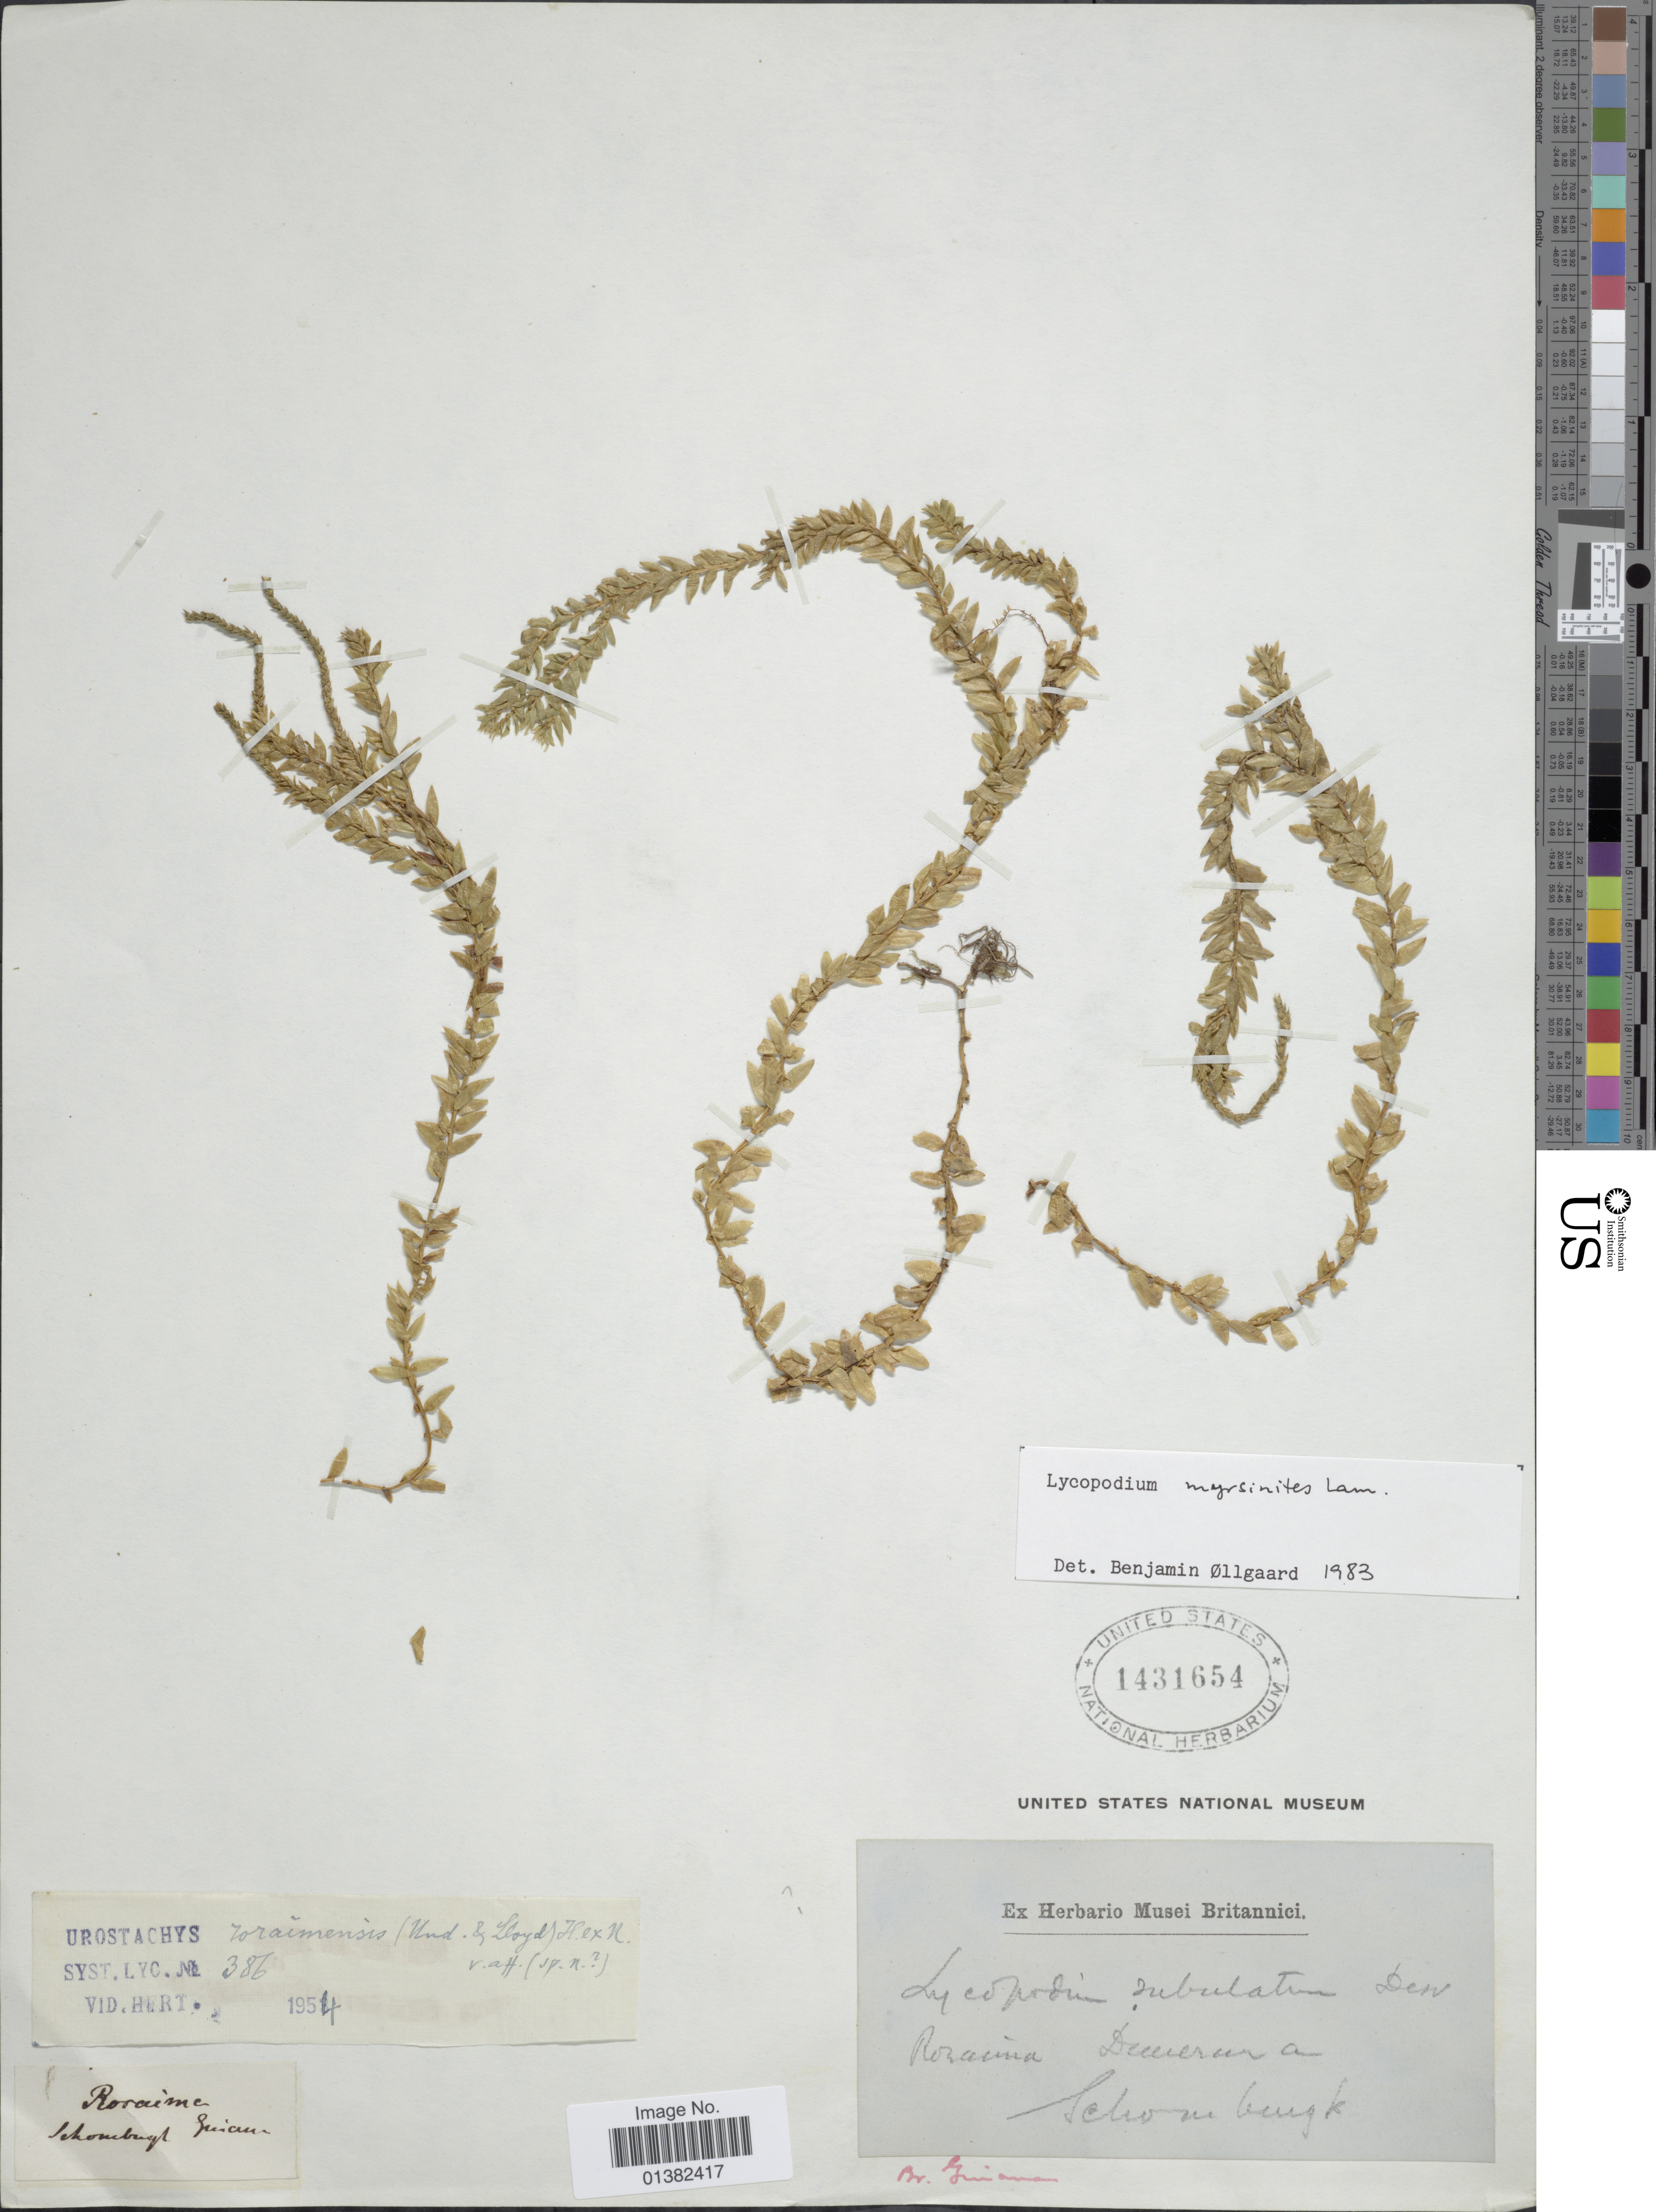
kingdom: Plantae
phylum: Tracheophyta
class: Lycopodiopsida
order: Lycopodiales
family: Lycopodiaceae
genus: Phlegmariurus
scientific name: Phlegmariurus myrsinites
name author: (Lam.) B. Øllg.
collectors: -- Schomburgk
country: Guyana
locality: Roraima Demerara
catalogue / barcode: US 1431654